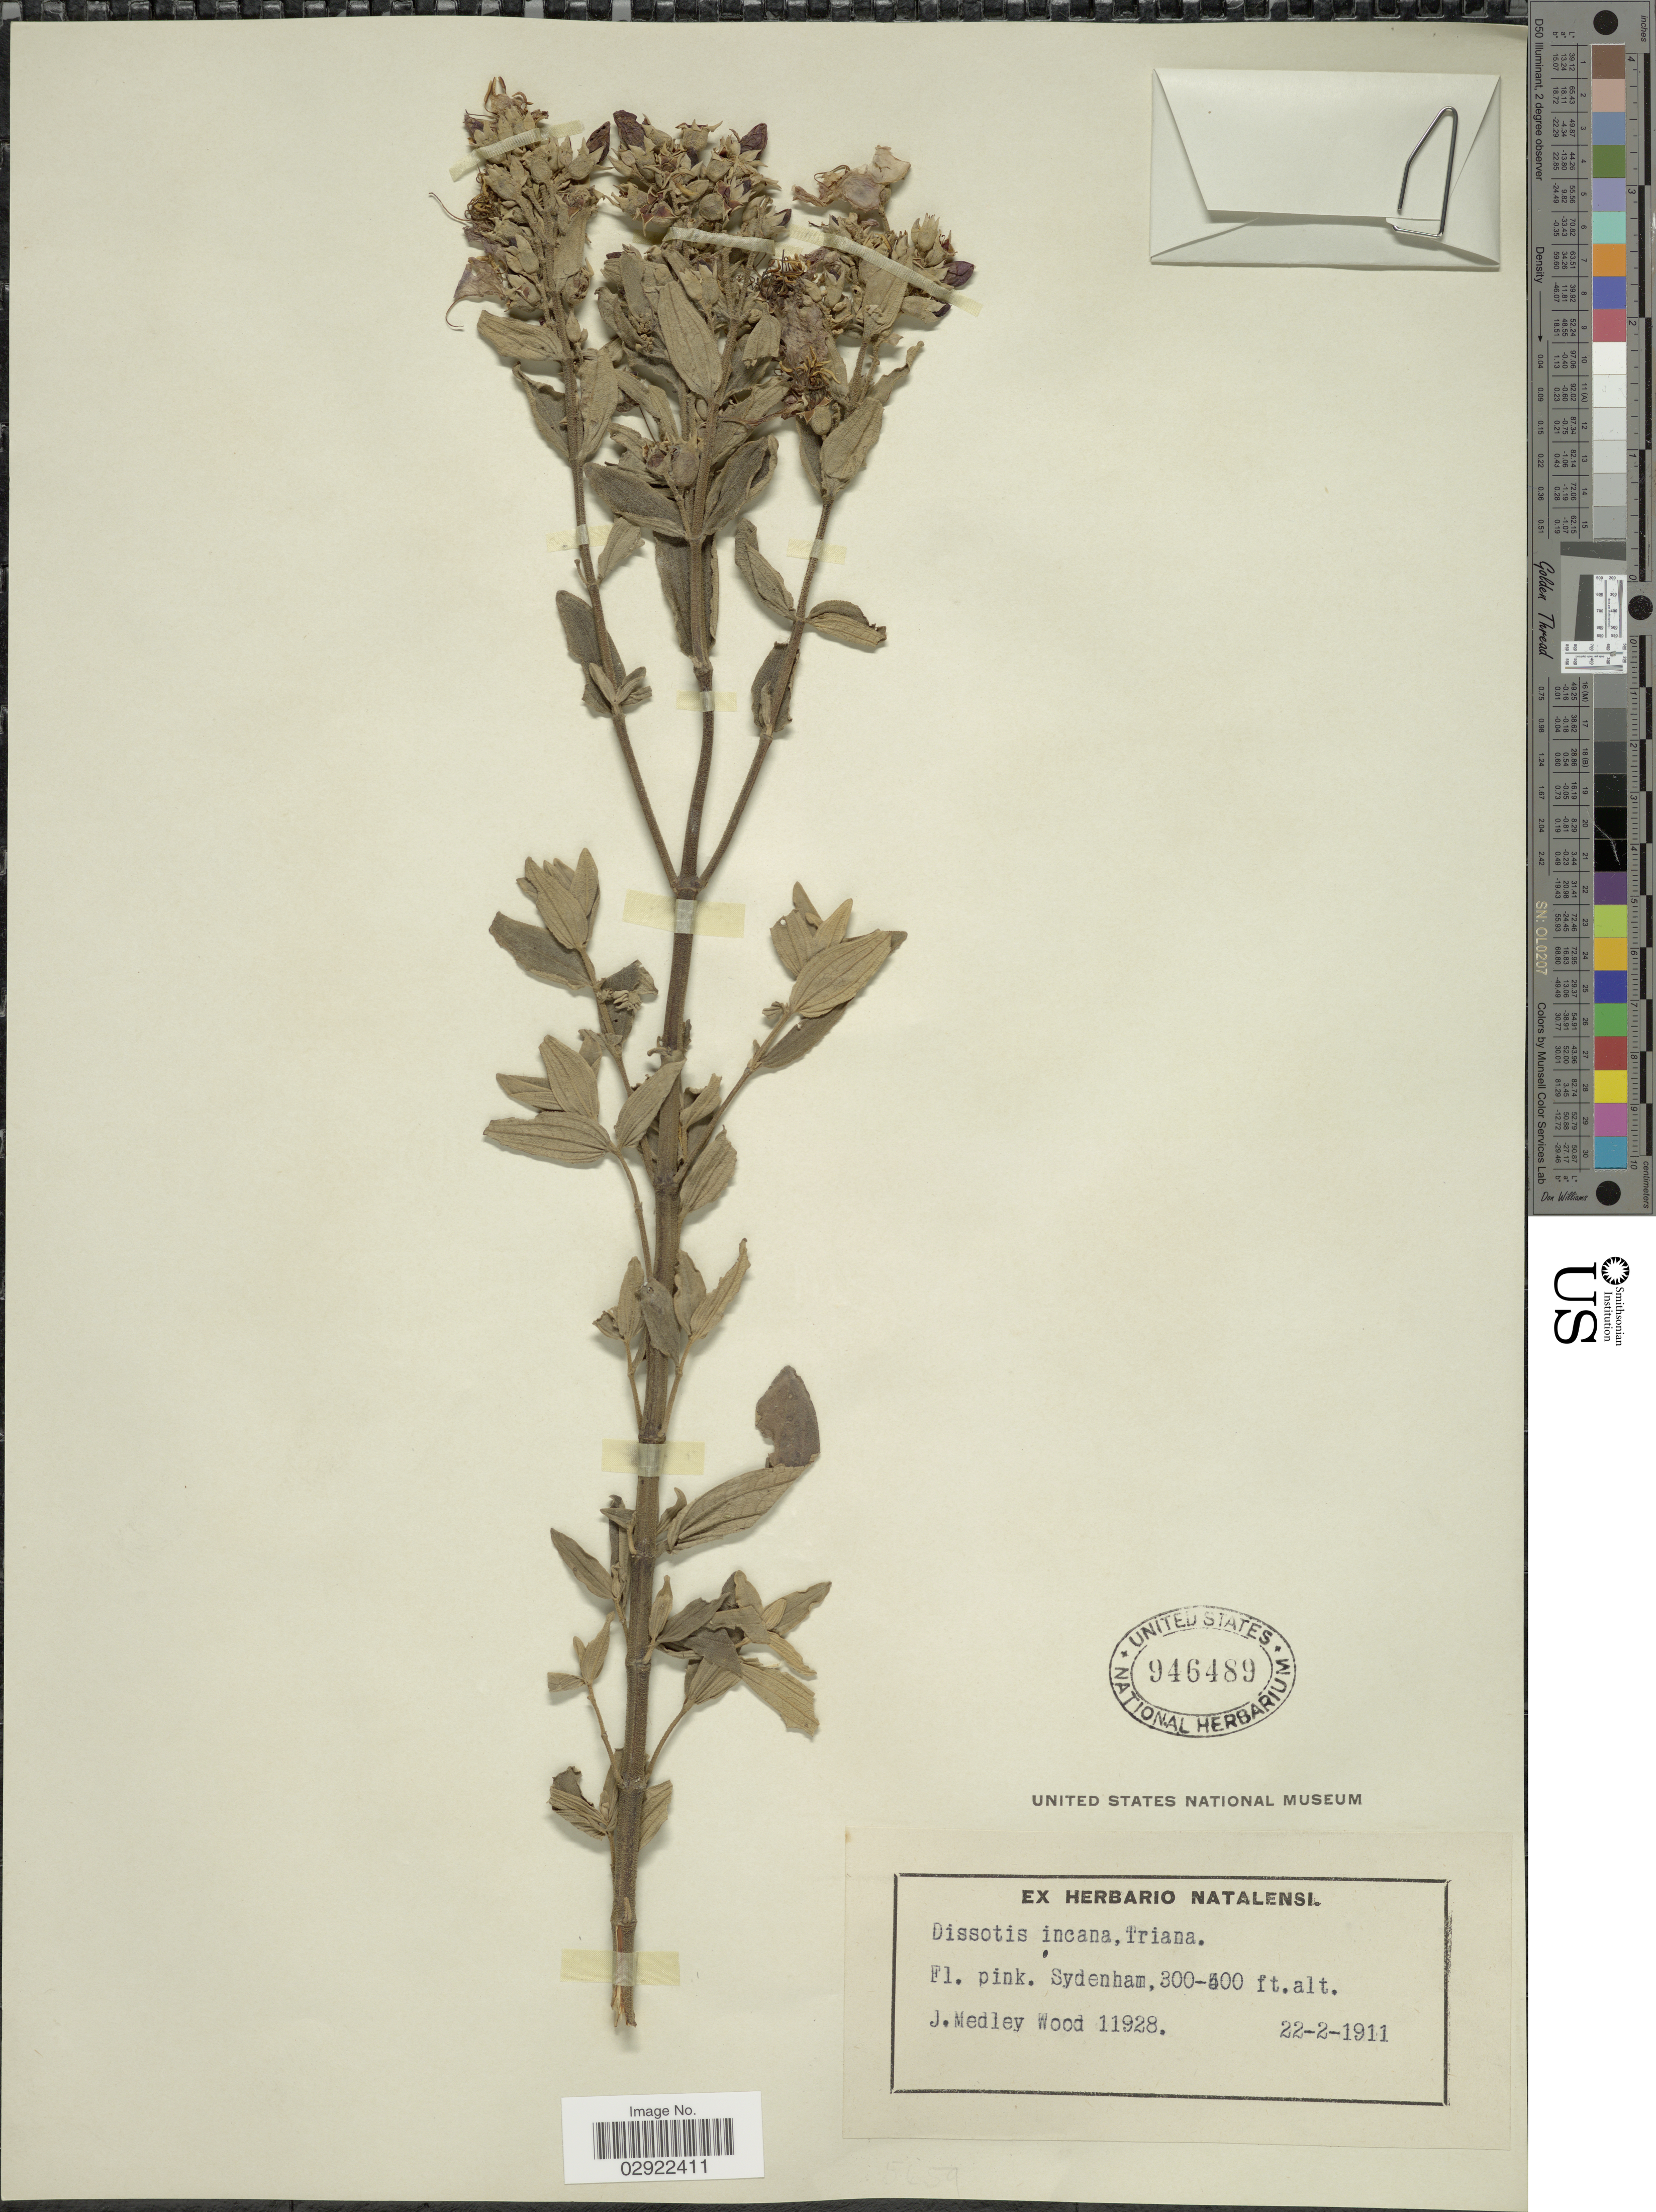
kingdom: Plantae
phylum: Tracheophyta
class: Magnoliopsida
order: Myrtales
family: Melastomataceae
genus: Argyrella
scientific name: Argyrella canescens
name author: (Graham) Harv.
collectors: J. Medley Wood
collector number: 11928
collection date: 1911-02-22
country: South Africa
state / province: KwaZulu-Natal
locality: Sydenham.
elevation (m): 91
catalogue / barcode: US 946489